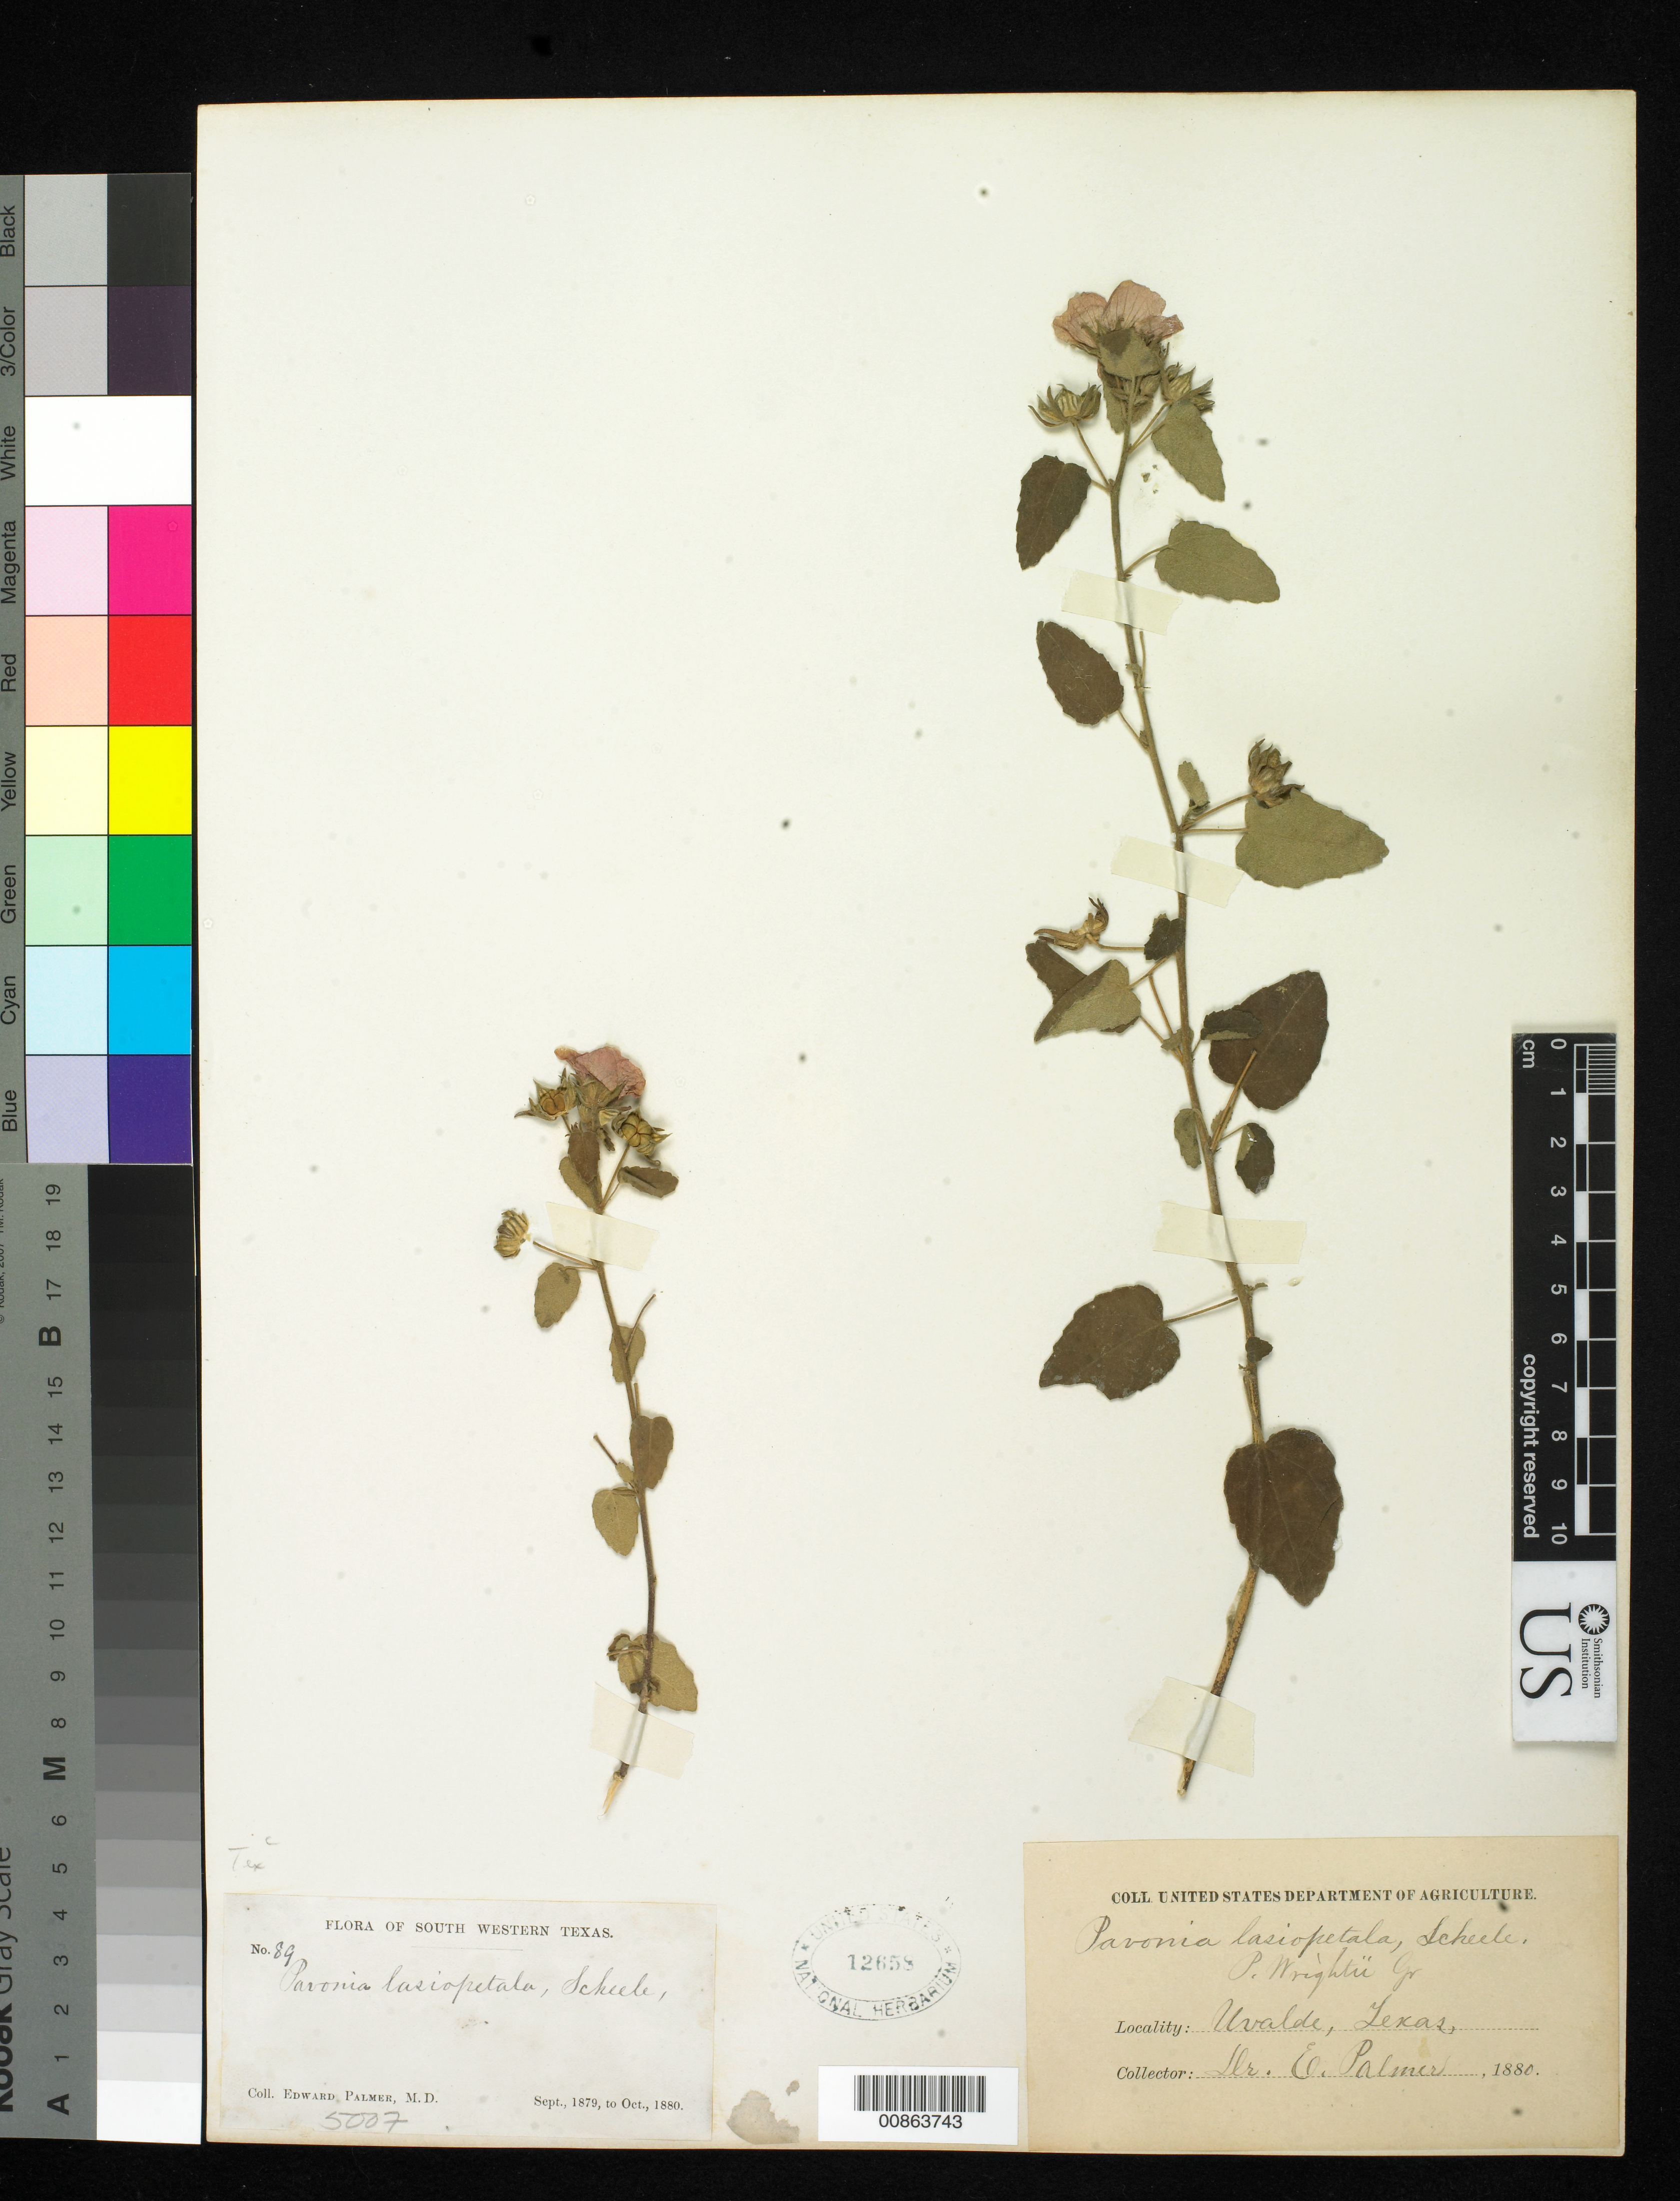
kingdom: Plantae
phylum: Tracheophyta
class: Magnoliopsida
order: Malvales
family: Malvaceae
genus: Pavonia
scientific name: Pavonia lasiopetala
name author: Scheele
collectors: E. Palmer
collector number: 89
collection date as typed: Sep 1879 to -- Oct 1880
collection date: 1879-09/1880-10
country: United States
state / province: Texas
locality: Uvalde, South Western Texas.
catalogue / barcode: US 12658